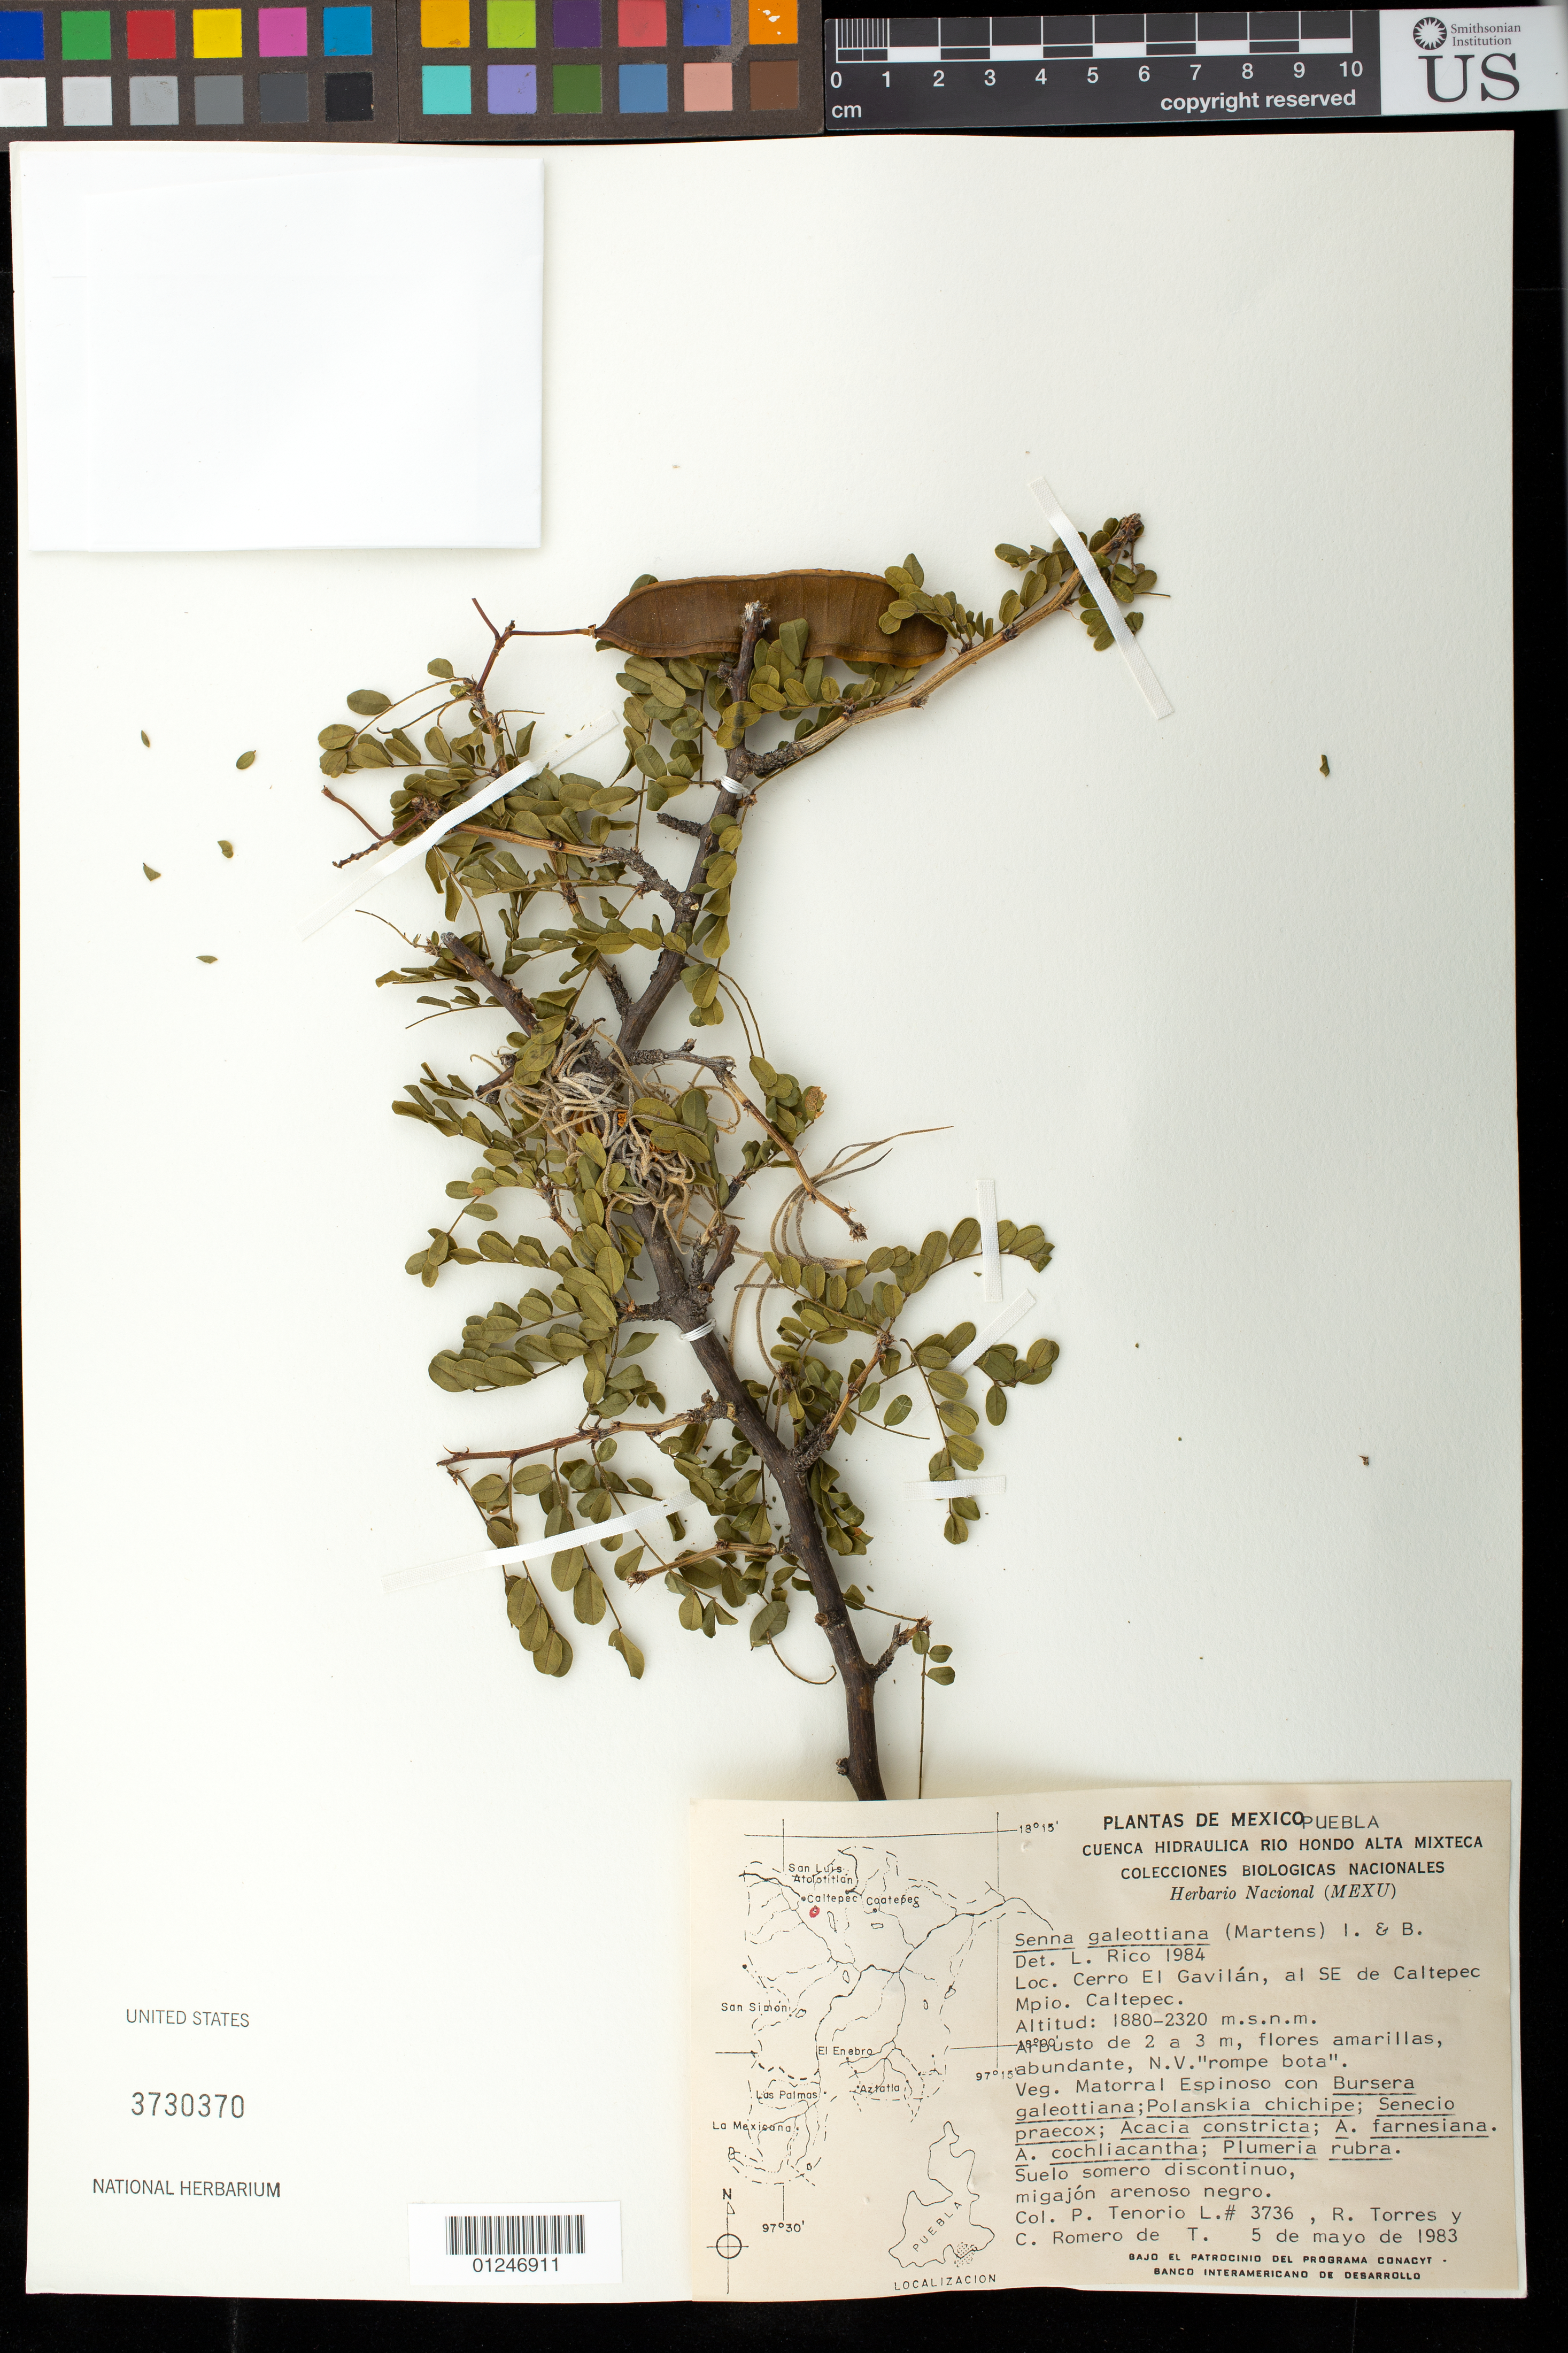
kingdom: Plantae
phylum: Tracheophyta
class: Magnoliopsida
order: Fabales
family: Fabaceae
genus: Senna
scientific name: Senna galeottiana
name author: (M. Martens) H.S. Irwin & Barneby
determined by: Rico, L.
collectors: P. Tenorio L., R. Torres & C. Romero de T.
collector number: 3736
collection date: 1983-05-05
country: Mexico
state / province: Puebla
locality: Cerro El Gavilan, al SE de Caltepec Mpio. Caltepec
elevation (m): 1880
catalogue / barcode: US 3730370